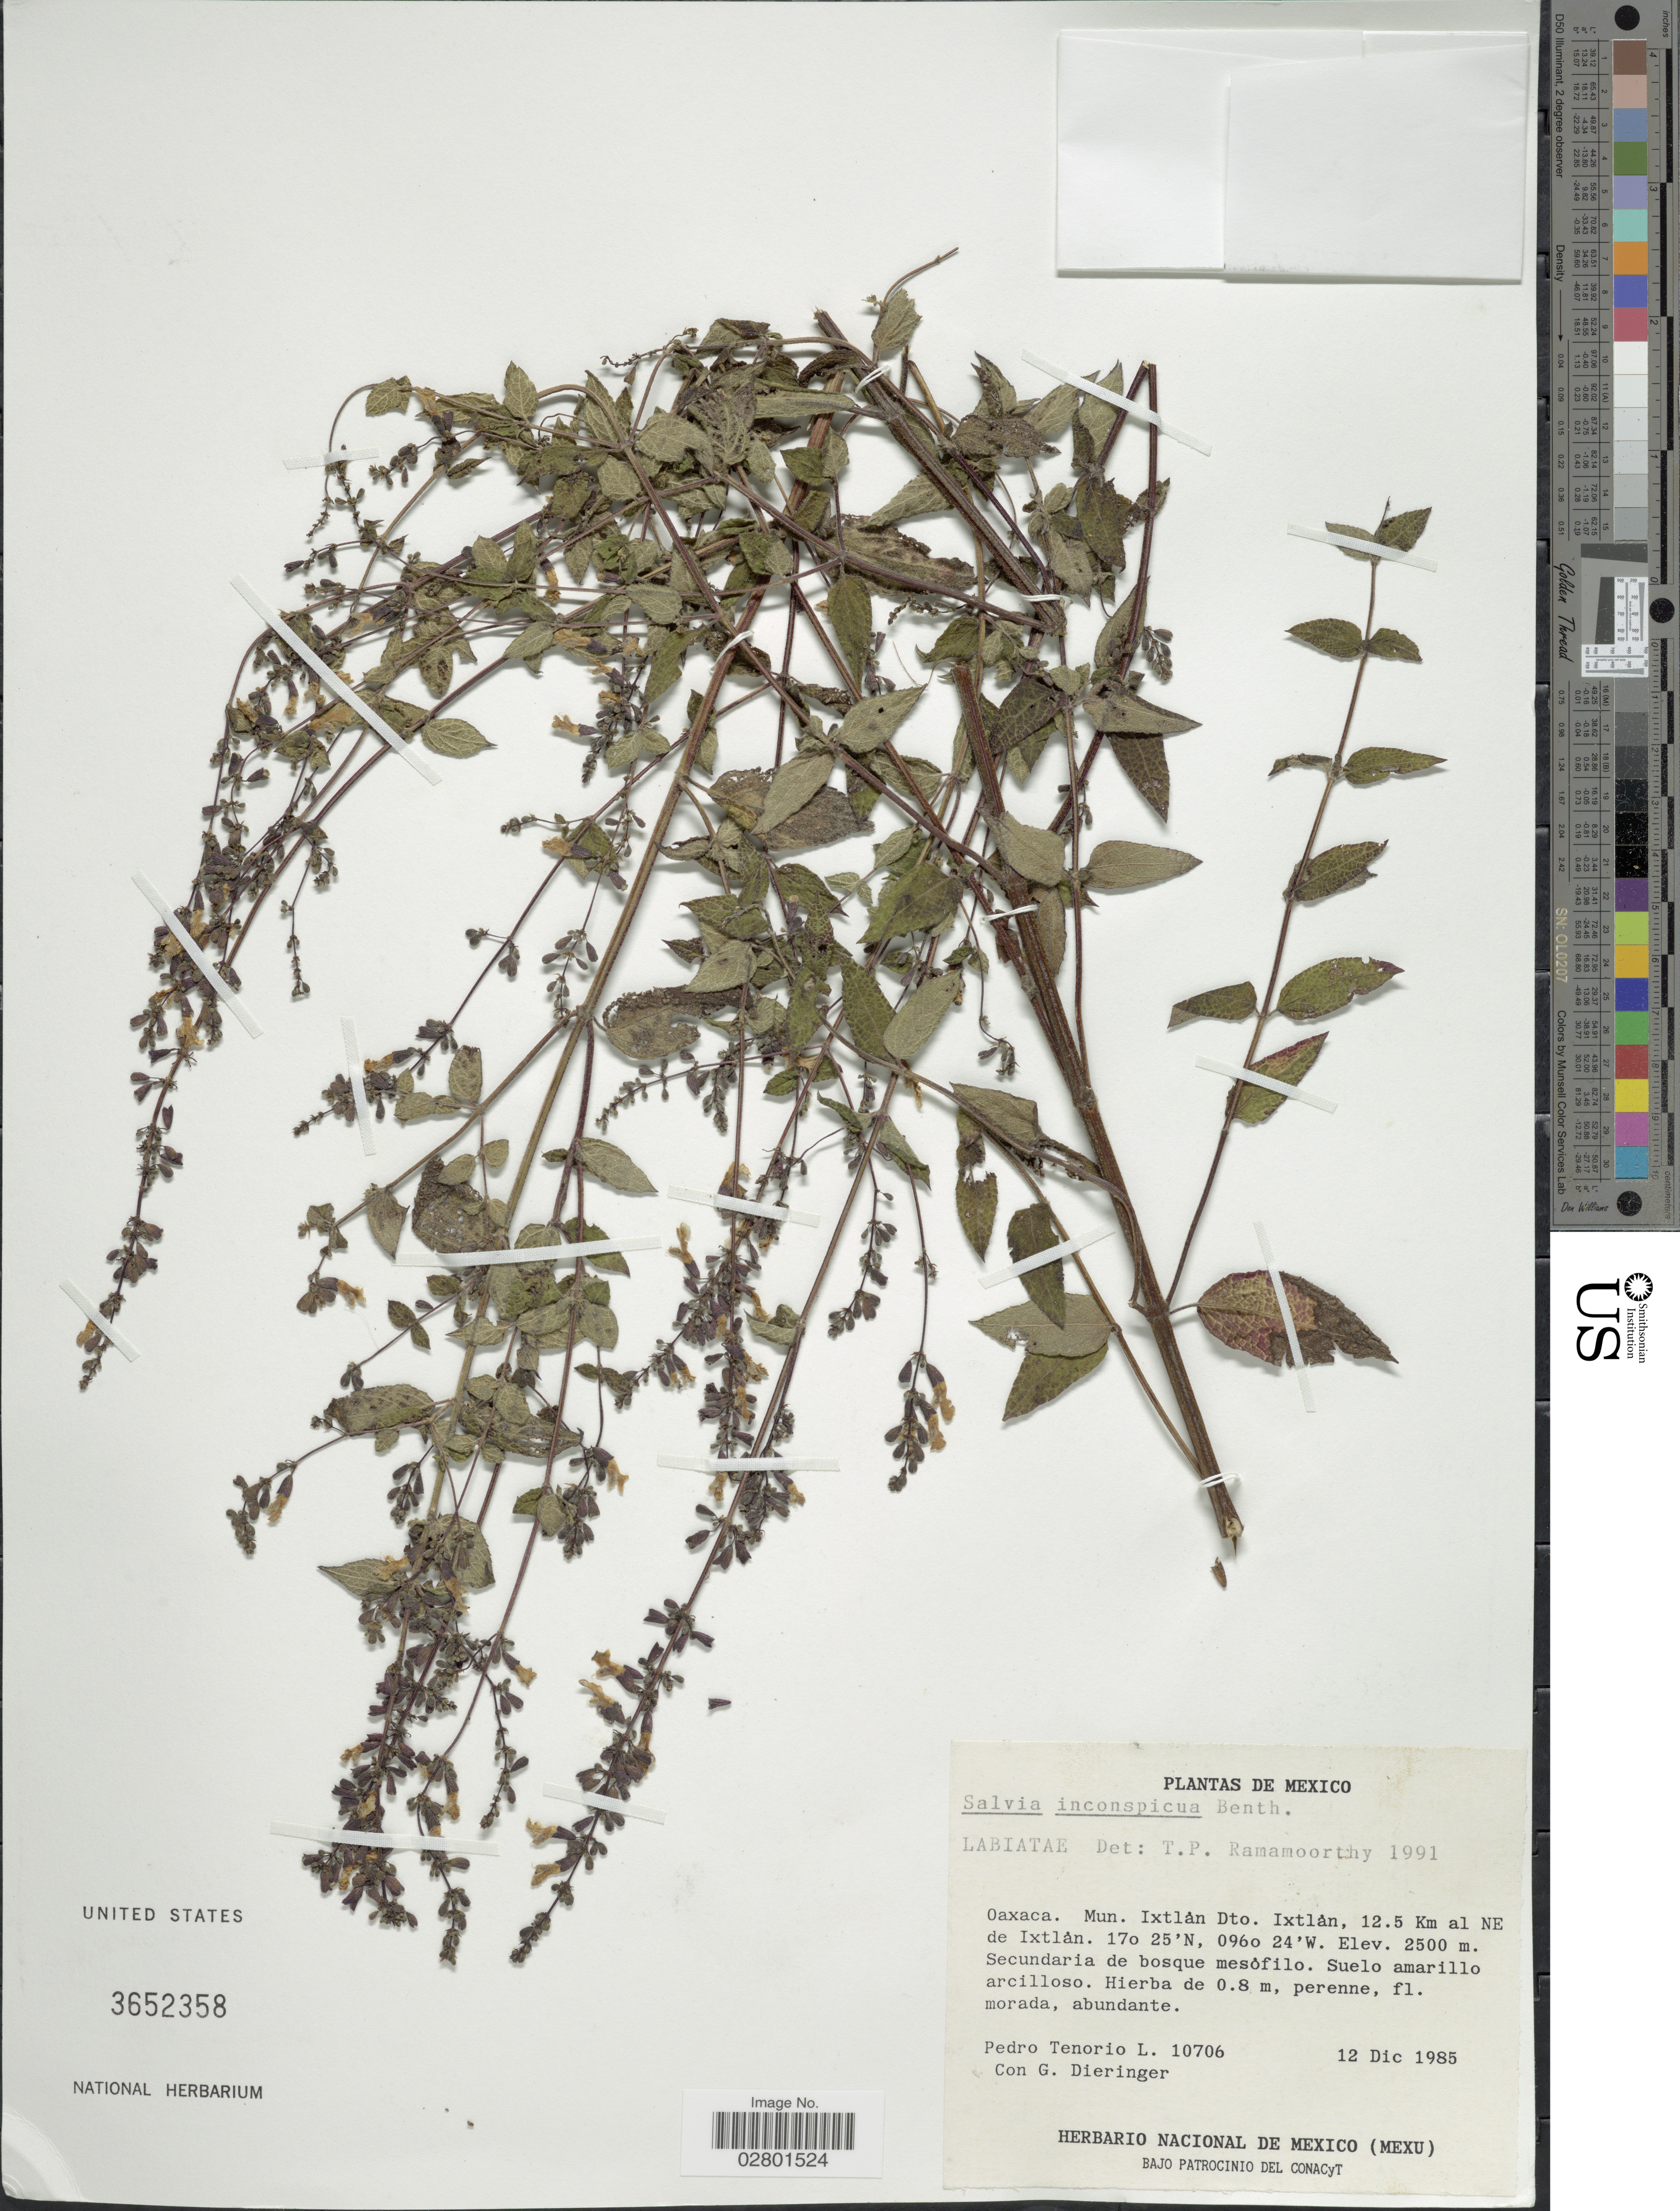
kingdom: Plantae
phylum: Tracheophyta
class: Magnoliopsida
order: Lamiales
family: Lamiaceae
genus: Salvia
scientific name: Salvia inconspicua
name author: Benth.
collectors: P. Tenorio L. & G. Dieringer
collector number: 10706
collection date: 1985-12-12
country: Mexico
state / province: Oaxaca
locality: Mun. Ixtlán Dto., Ixtlán, 12.5 Km al NE de Ixtlán.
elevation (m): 2500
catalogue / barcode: US 3652358